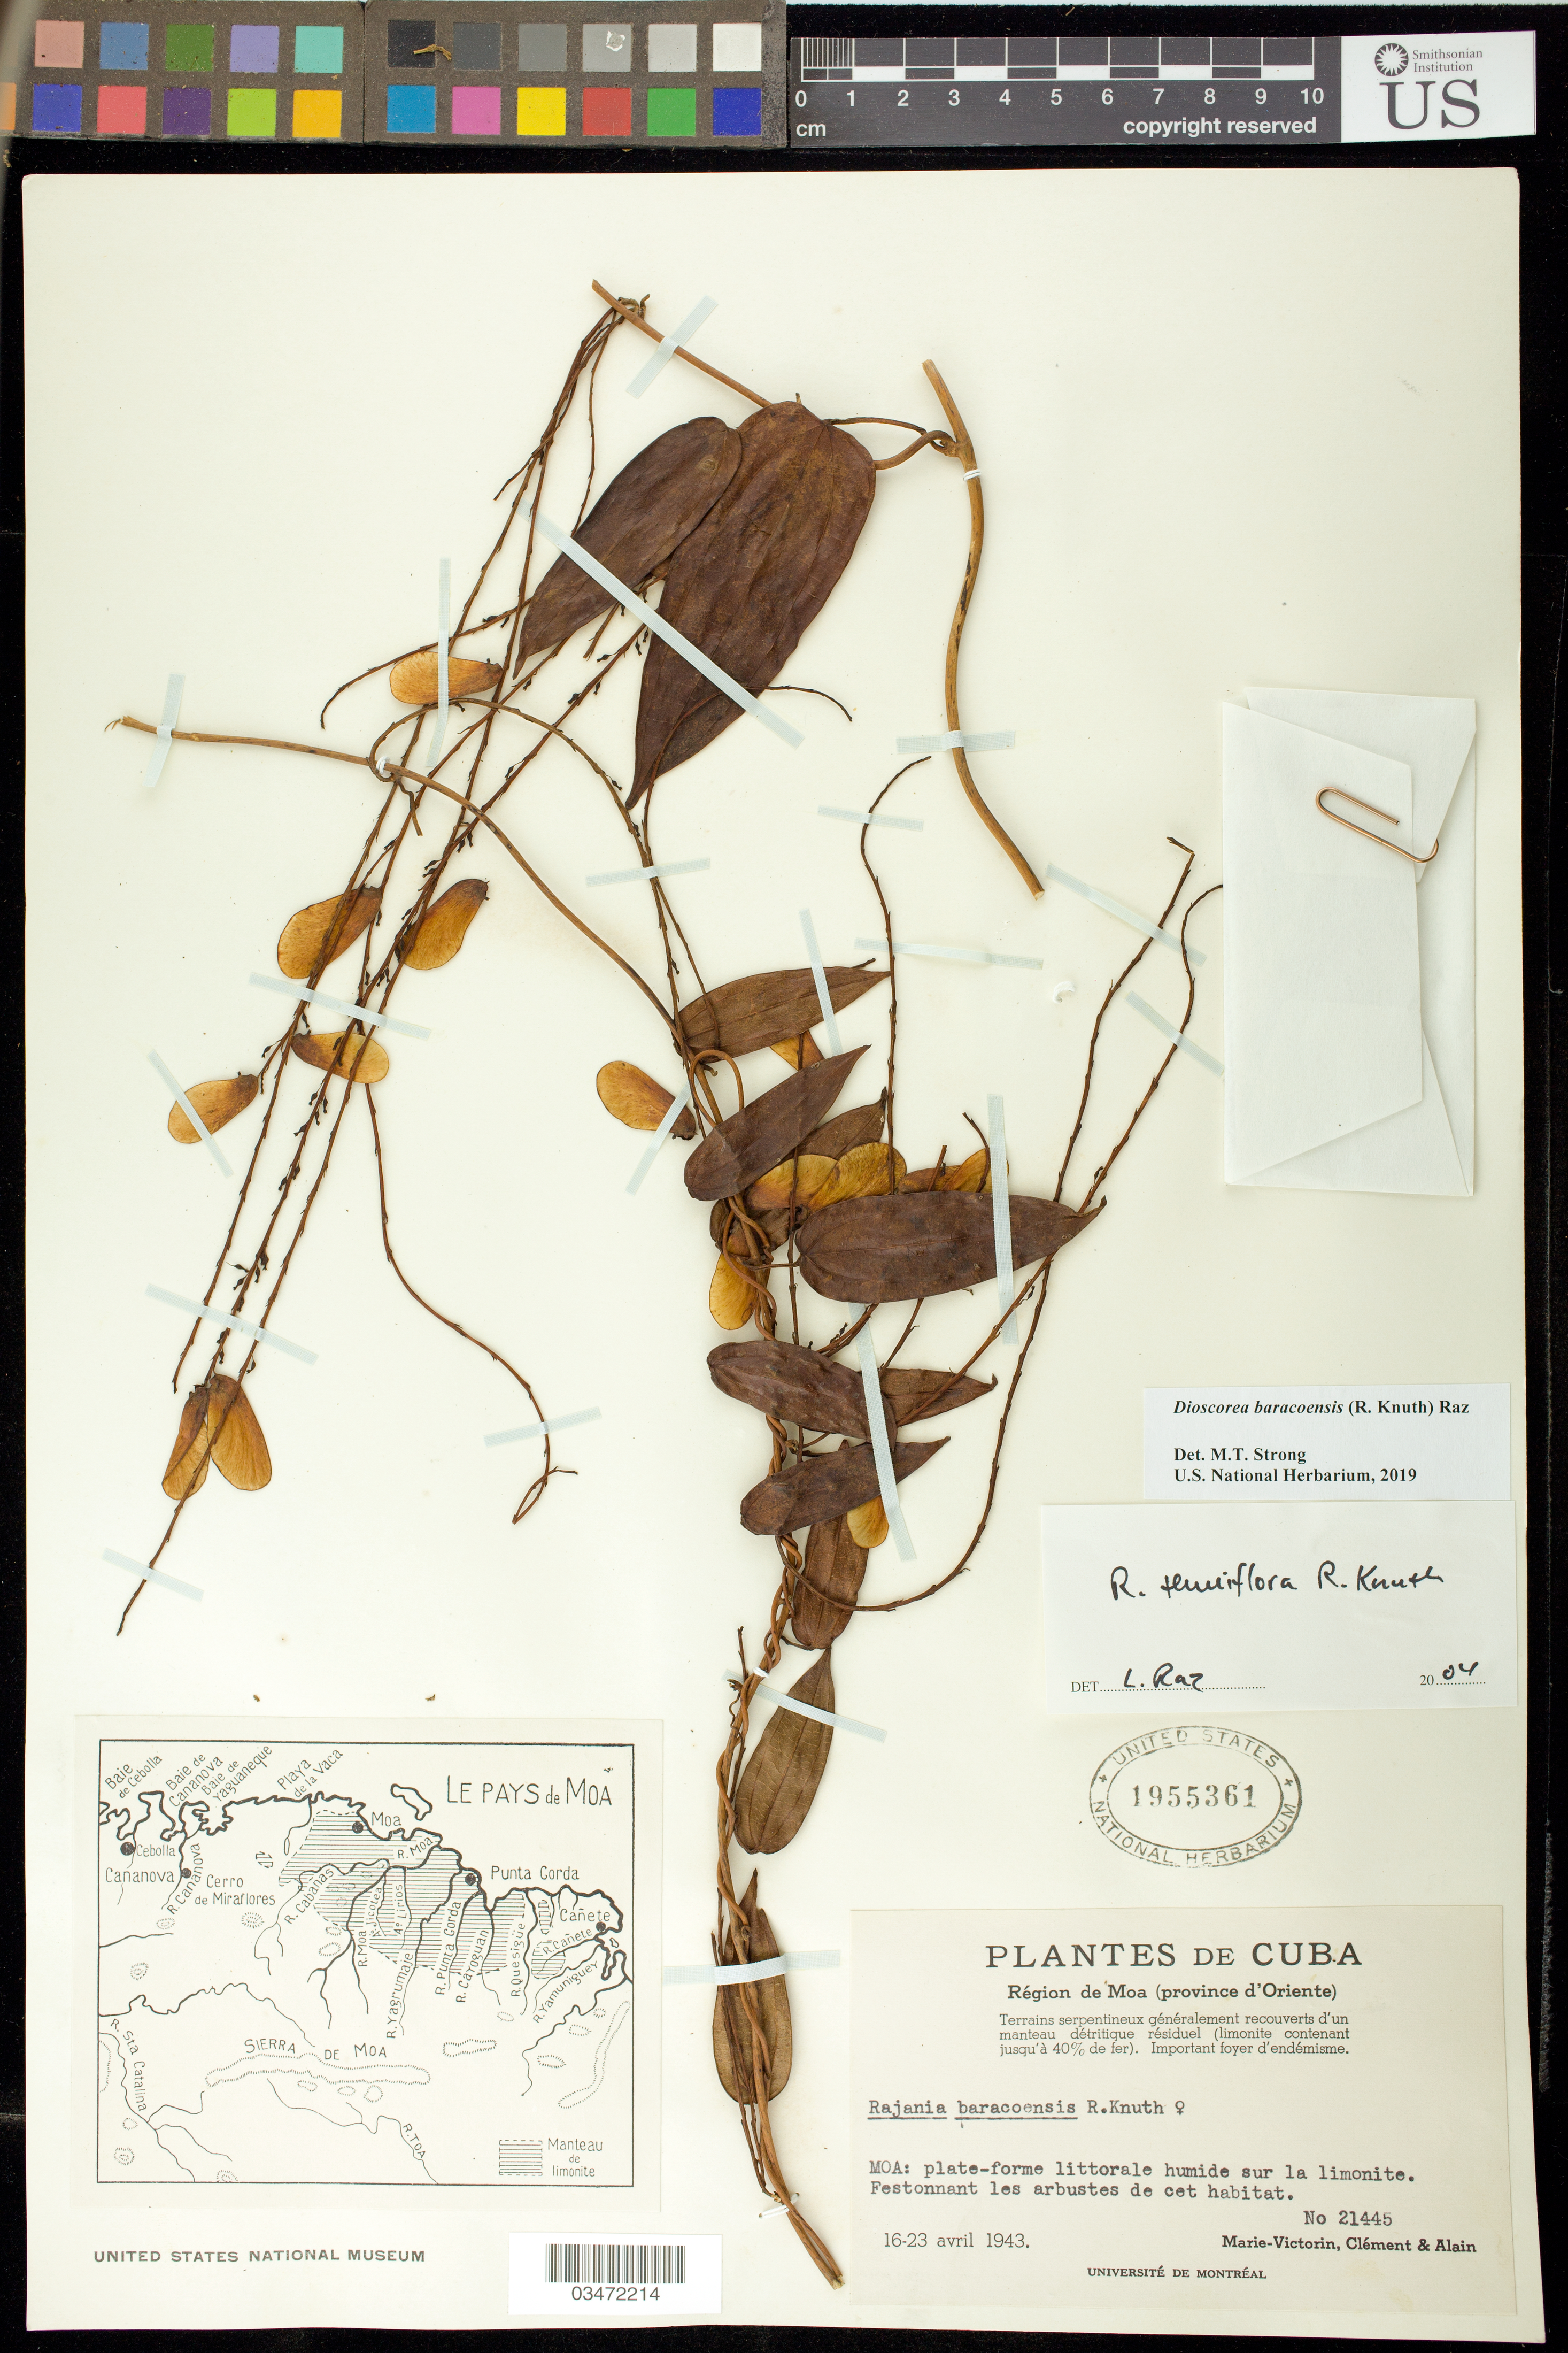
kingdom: Plantae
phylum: Tracheophyta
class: Liliopsida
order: Dioscoreales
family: Dioscoreaceae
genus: Dioscorea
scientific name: Dioscorea baracoensis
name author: (R. Knuth) Raz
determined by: Strong, M. T., (US), Smithsonian Institution - National Museum of Natural History (UNITED STATES)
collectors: Fr. Marie-Victorin, B. Clement & A. H. Liogier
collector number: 21445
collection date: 1943-04-16/1943-04-23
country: Cuba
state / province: Holguín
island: Cuba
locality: Oriente [Holguín]. Région de Moa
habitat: Plate-forme littorale humide sur la limonite. Festonnant les arbustes de cet habitat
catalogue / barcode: US 1955361